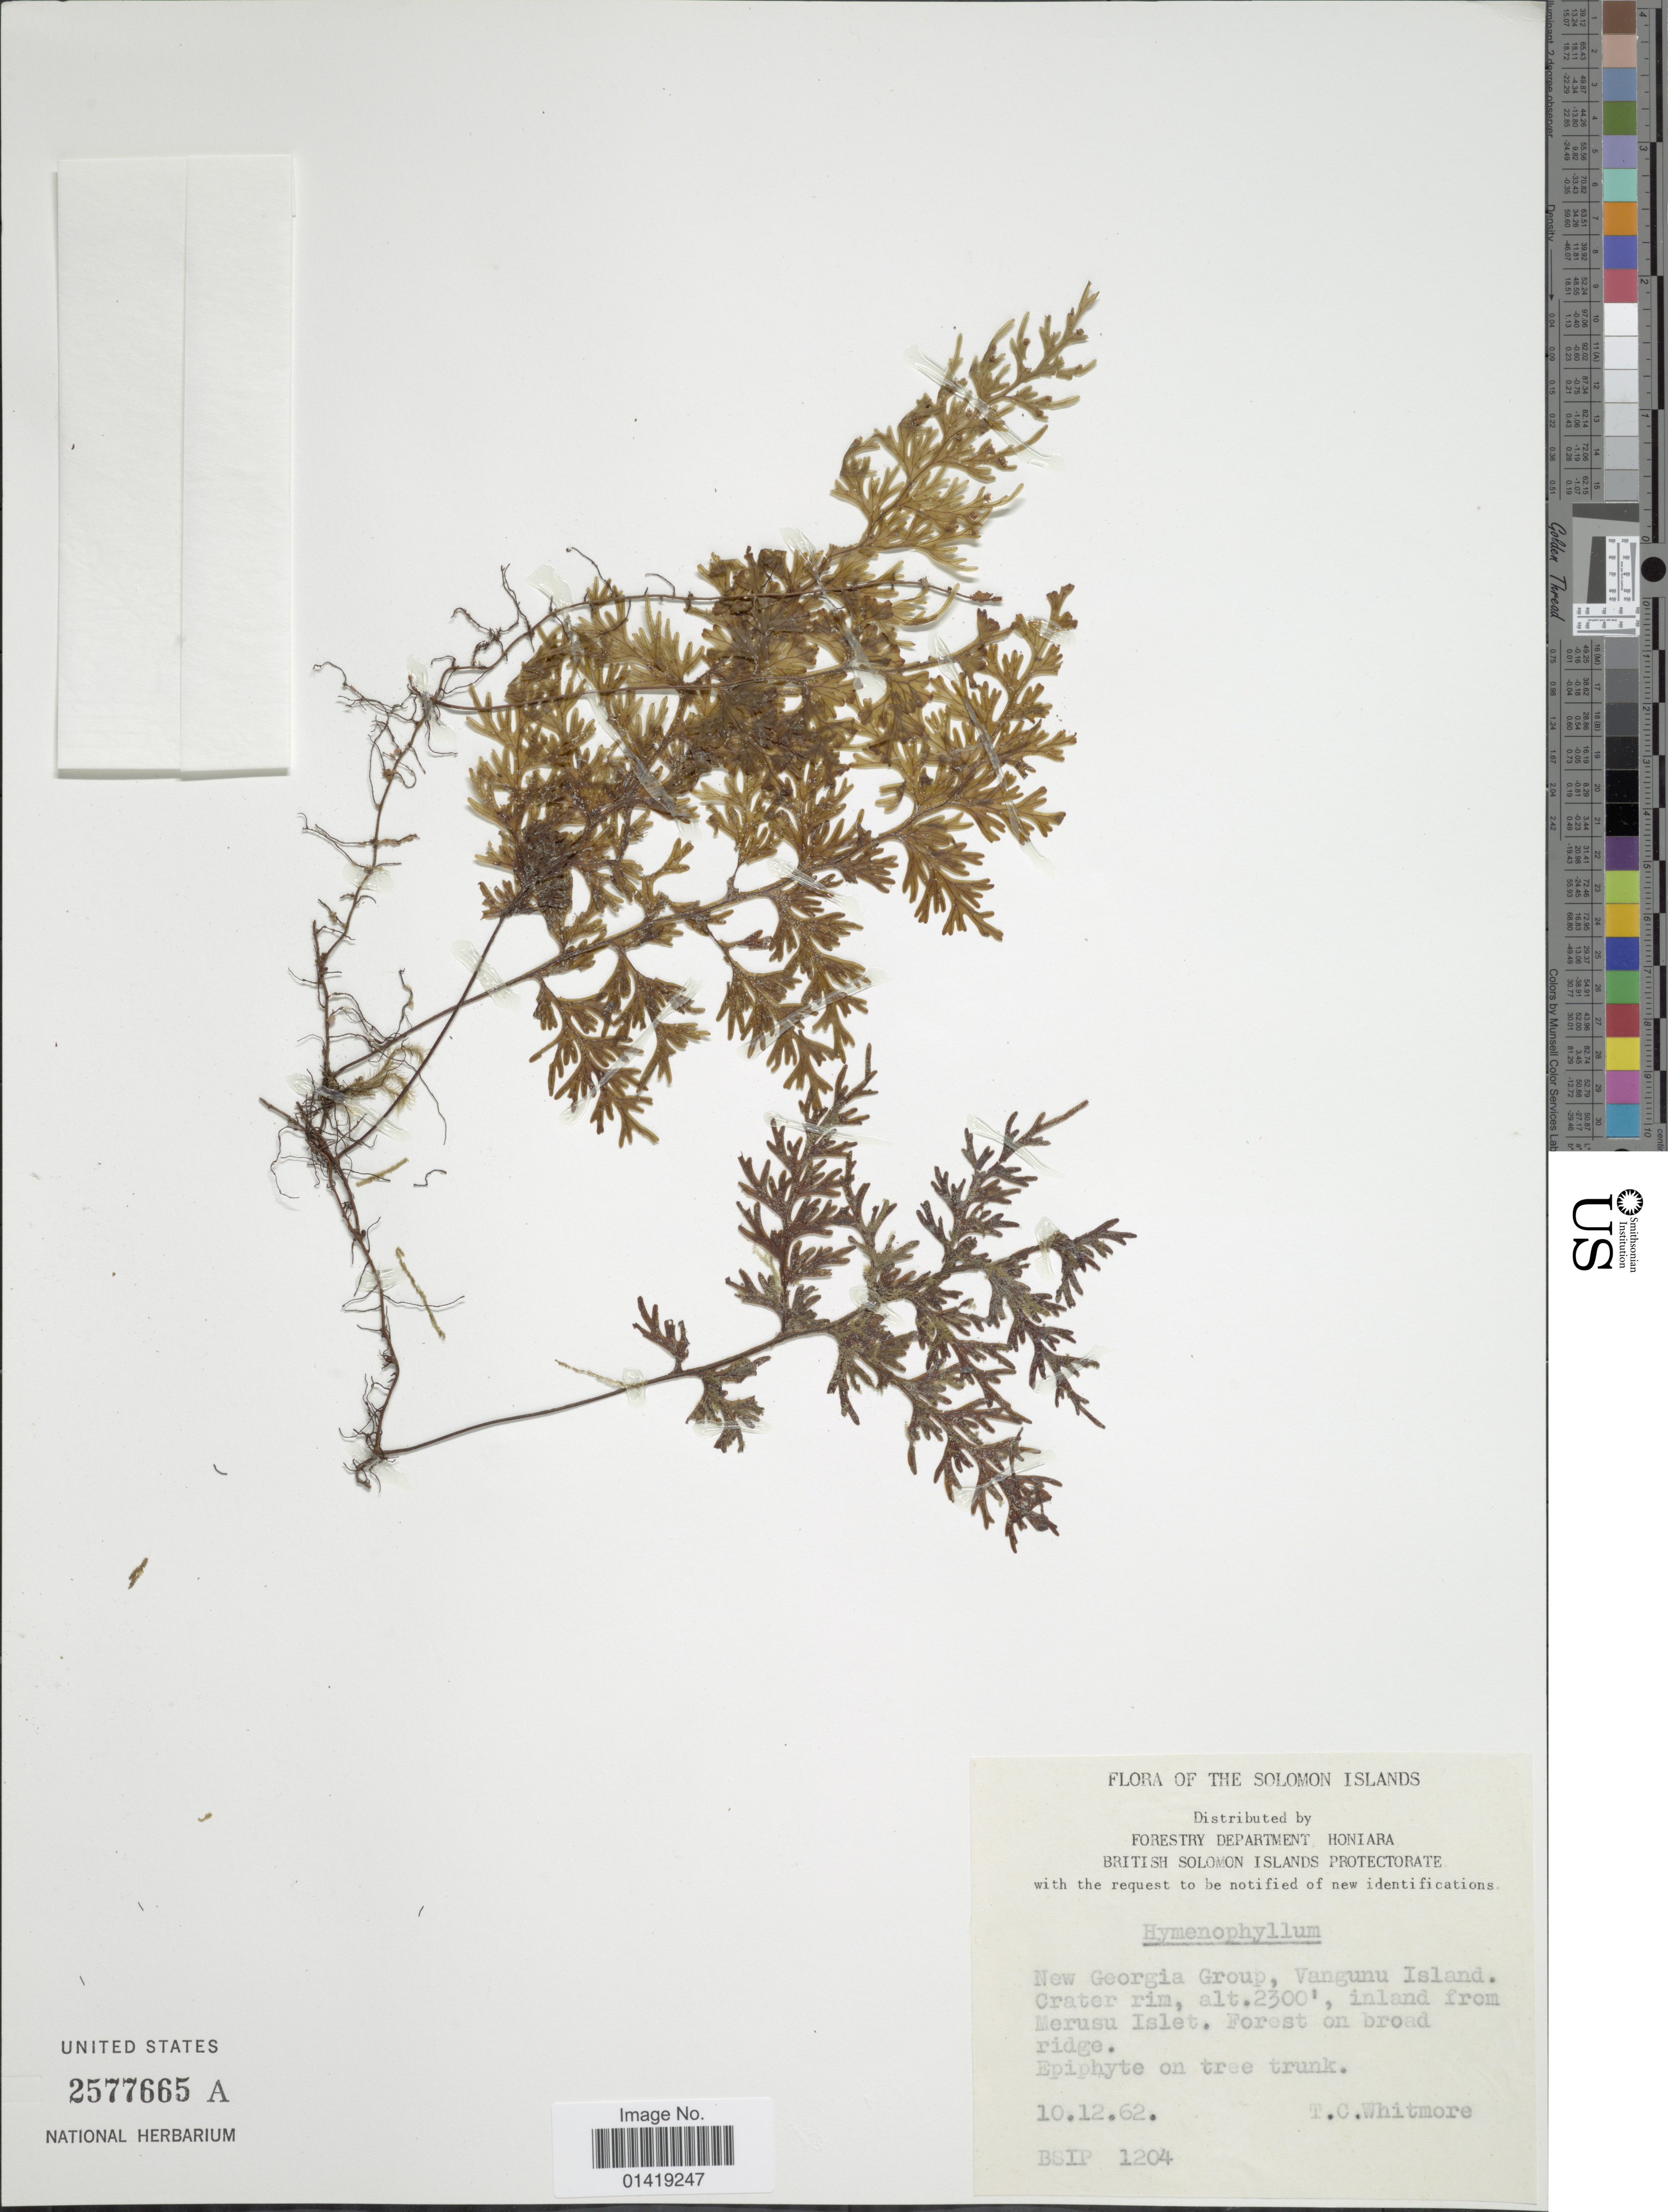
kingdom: Plantae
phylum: Tracheophyta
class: Polypodiopsida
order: Hymenophyllales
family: Hymenophyllaceae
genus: Hymenophyllum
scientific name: Hymenophyllum sp.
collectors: T. C. Whitmore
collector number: BSIP1204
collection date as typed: Transcribed d/m/y: 10/12/62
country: Solomon Islands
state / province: Solomon Islands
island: New Georgia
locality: New Georgia Group, Vangunu Island Crater rim inland from Islet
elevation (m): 701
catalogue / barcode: US 2577665A